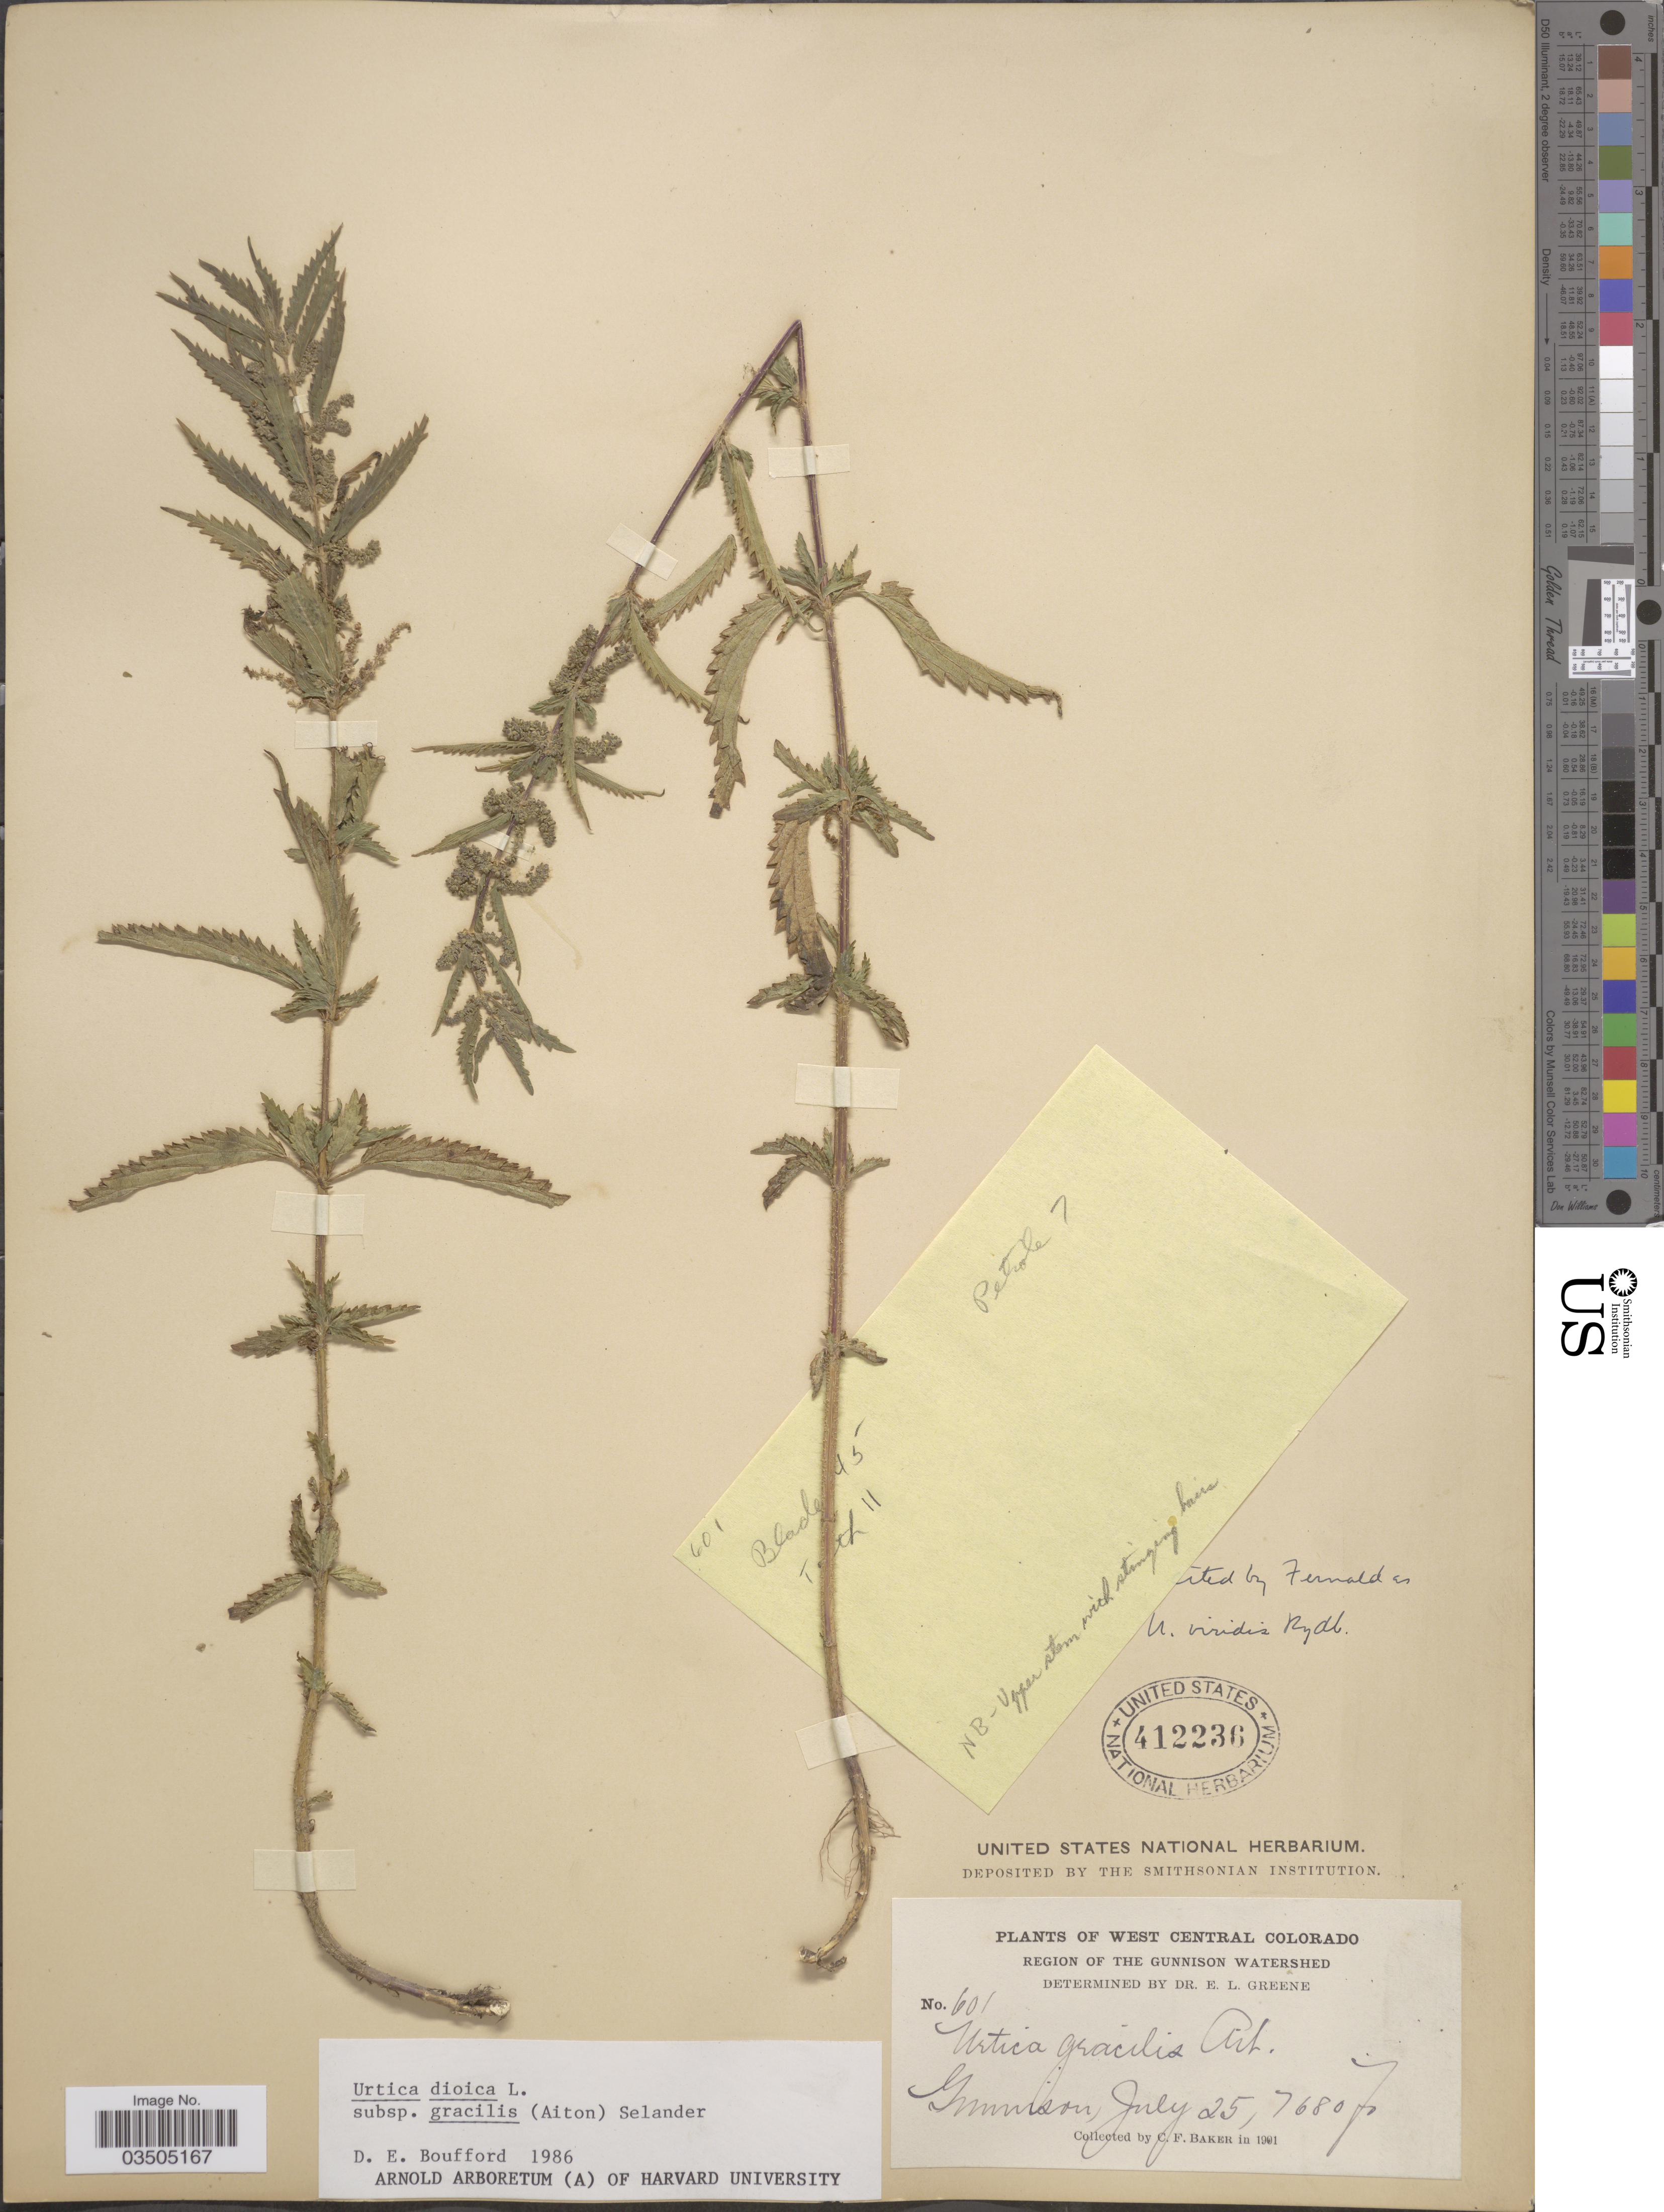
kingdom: Plantae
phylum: Tracheophyta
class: Magnoliopsida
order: Rosales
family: Urticaceae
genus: Urtica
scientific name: Urtica dioica subsp. gracilis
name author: L.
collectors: C. F. Baker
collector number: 601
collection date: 1901-07-25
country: United States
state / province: Colorado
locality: West Central Colorado. Region of the Gunnison Watershed. Gunnison.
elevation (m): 2341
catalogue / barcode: US 412236